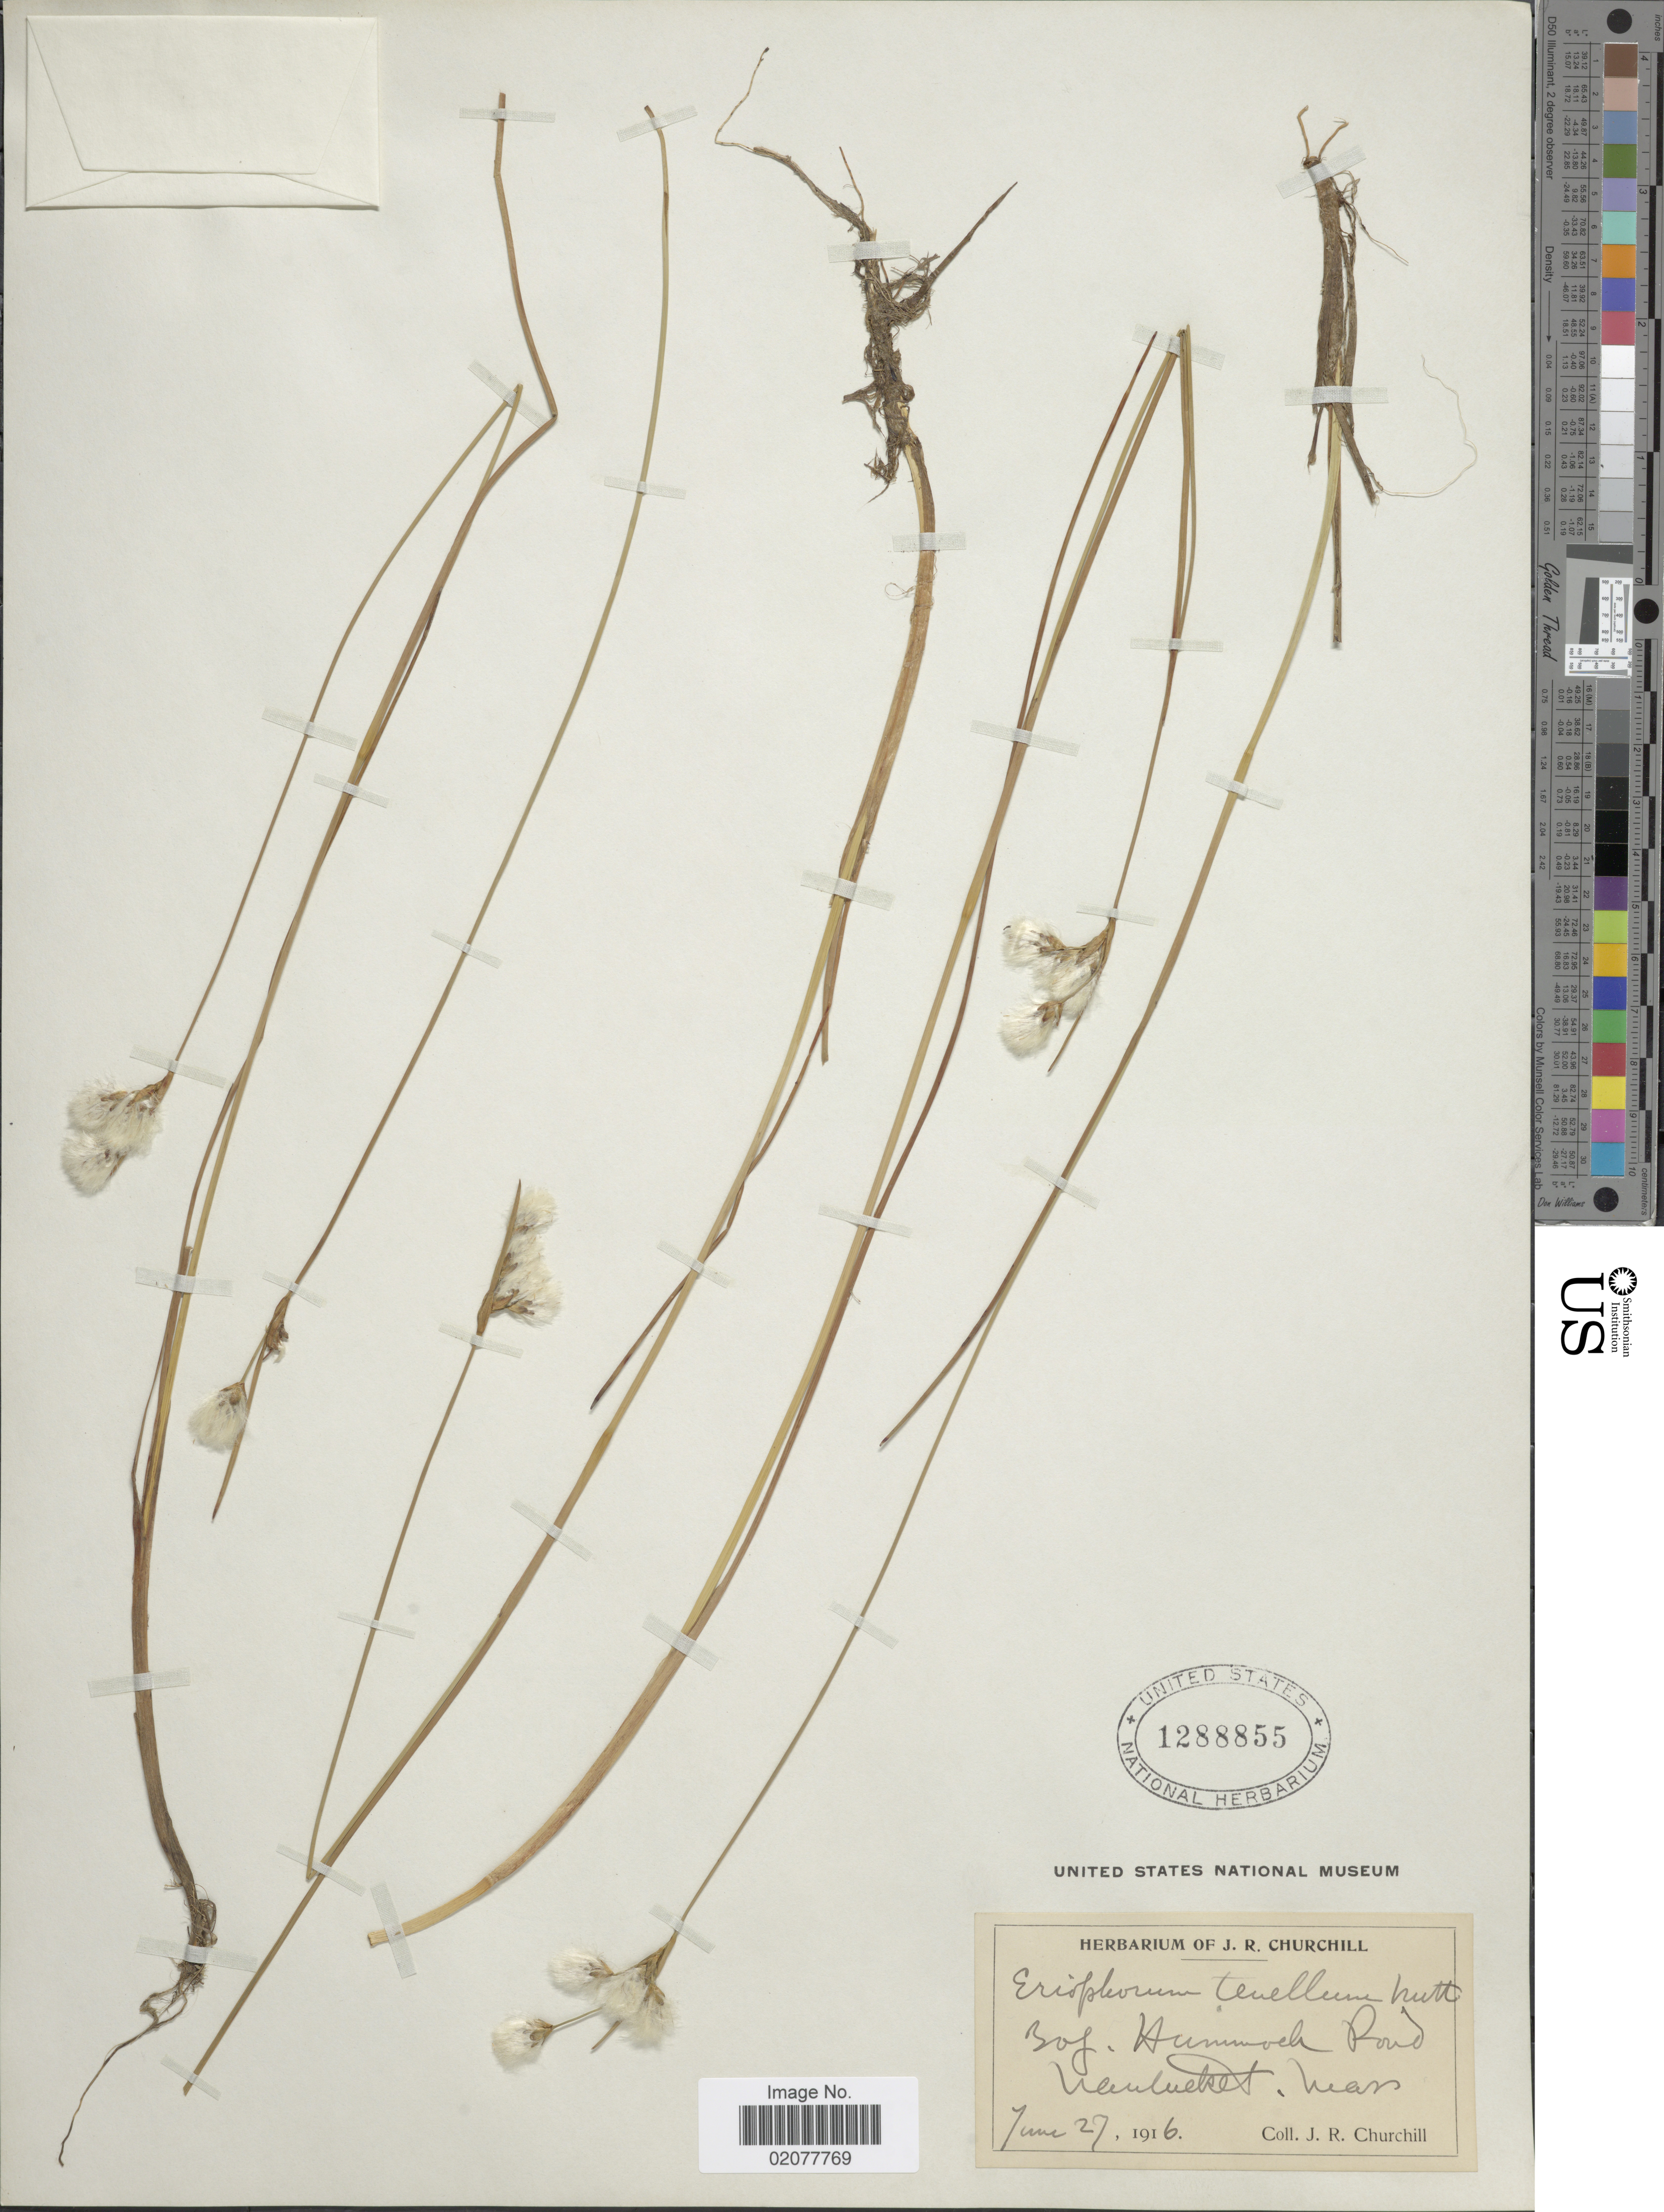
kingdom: Plantae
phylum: Tracheophyta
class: Liliopsida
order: Poales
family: Cyperaceae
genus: Eriophorum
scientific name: Eriophorum tenellum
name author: Nutt.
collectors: J. Churchill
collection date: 1916-06-27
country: United States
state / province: Massachusetts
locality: Bog, Hummock Pond. Nantucket.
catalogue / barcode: US 1288855